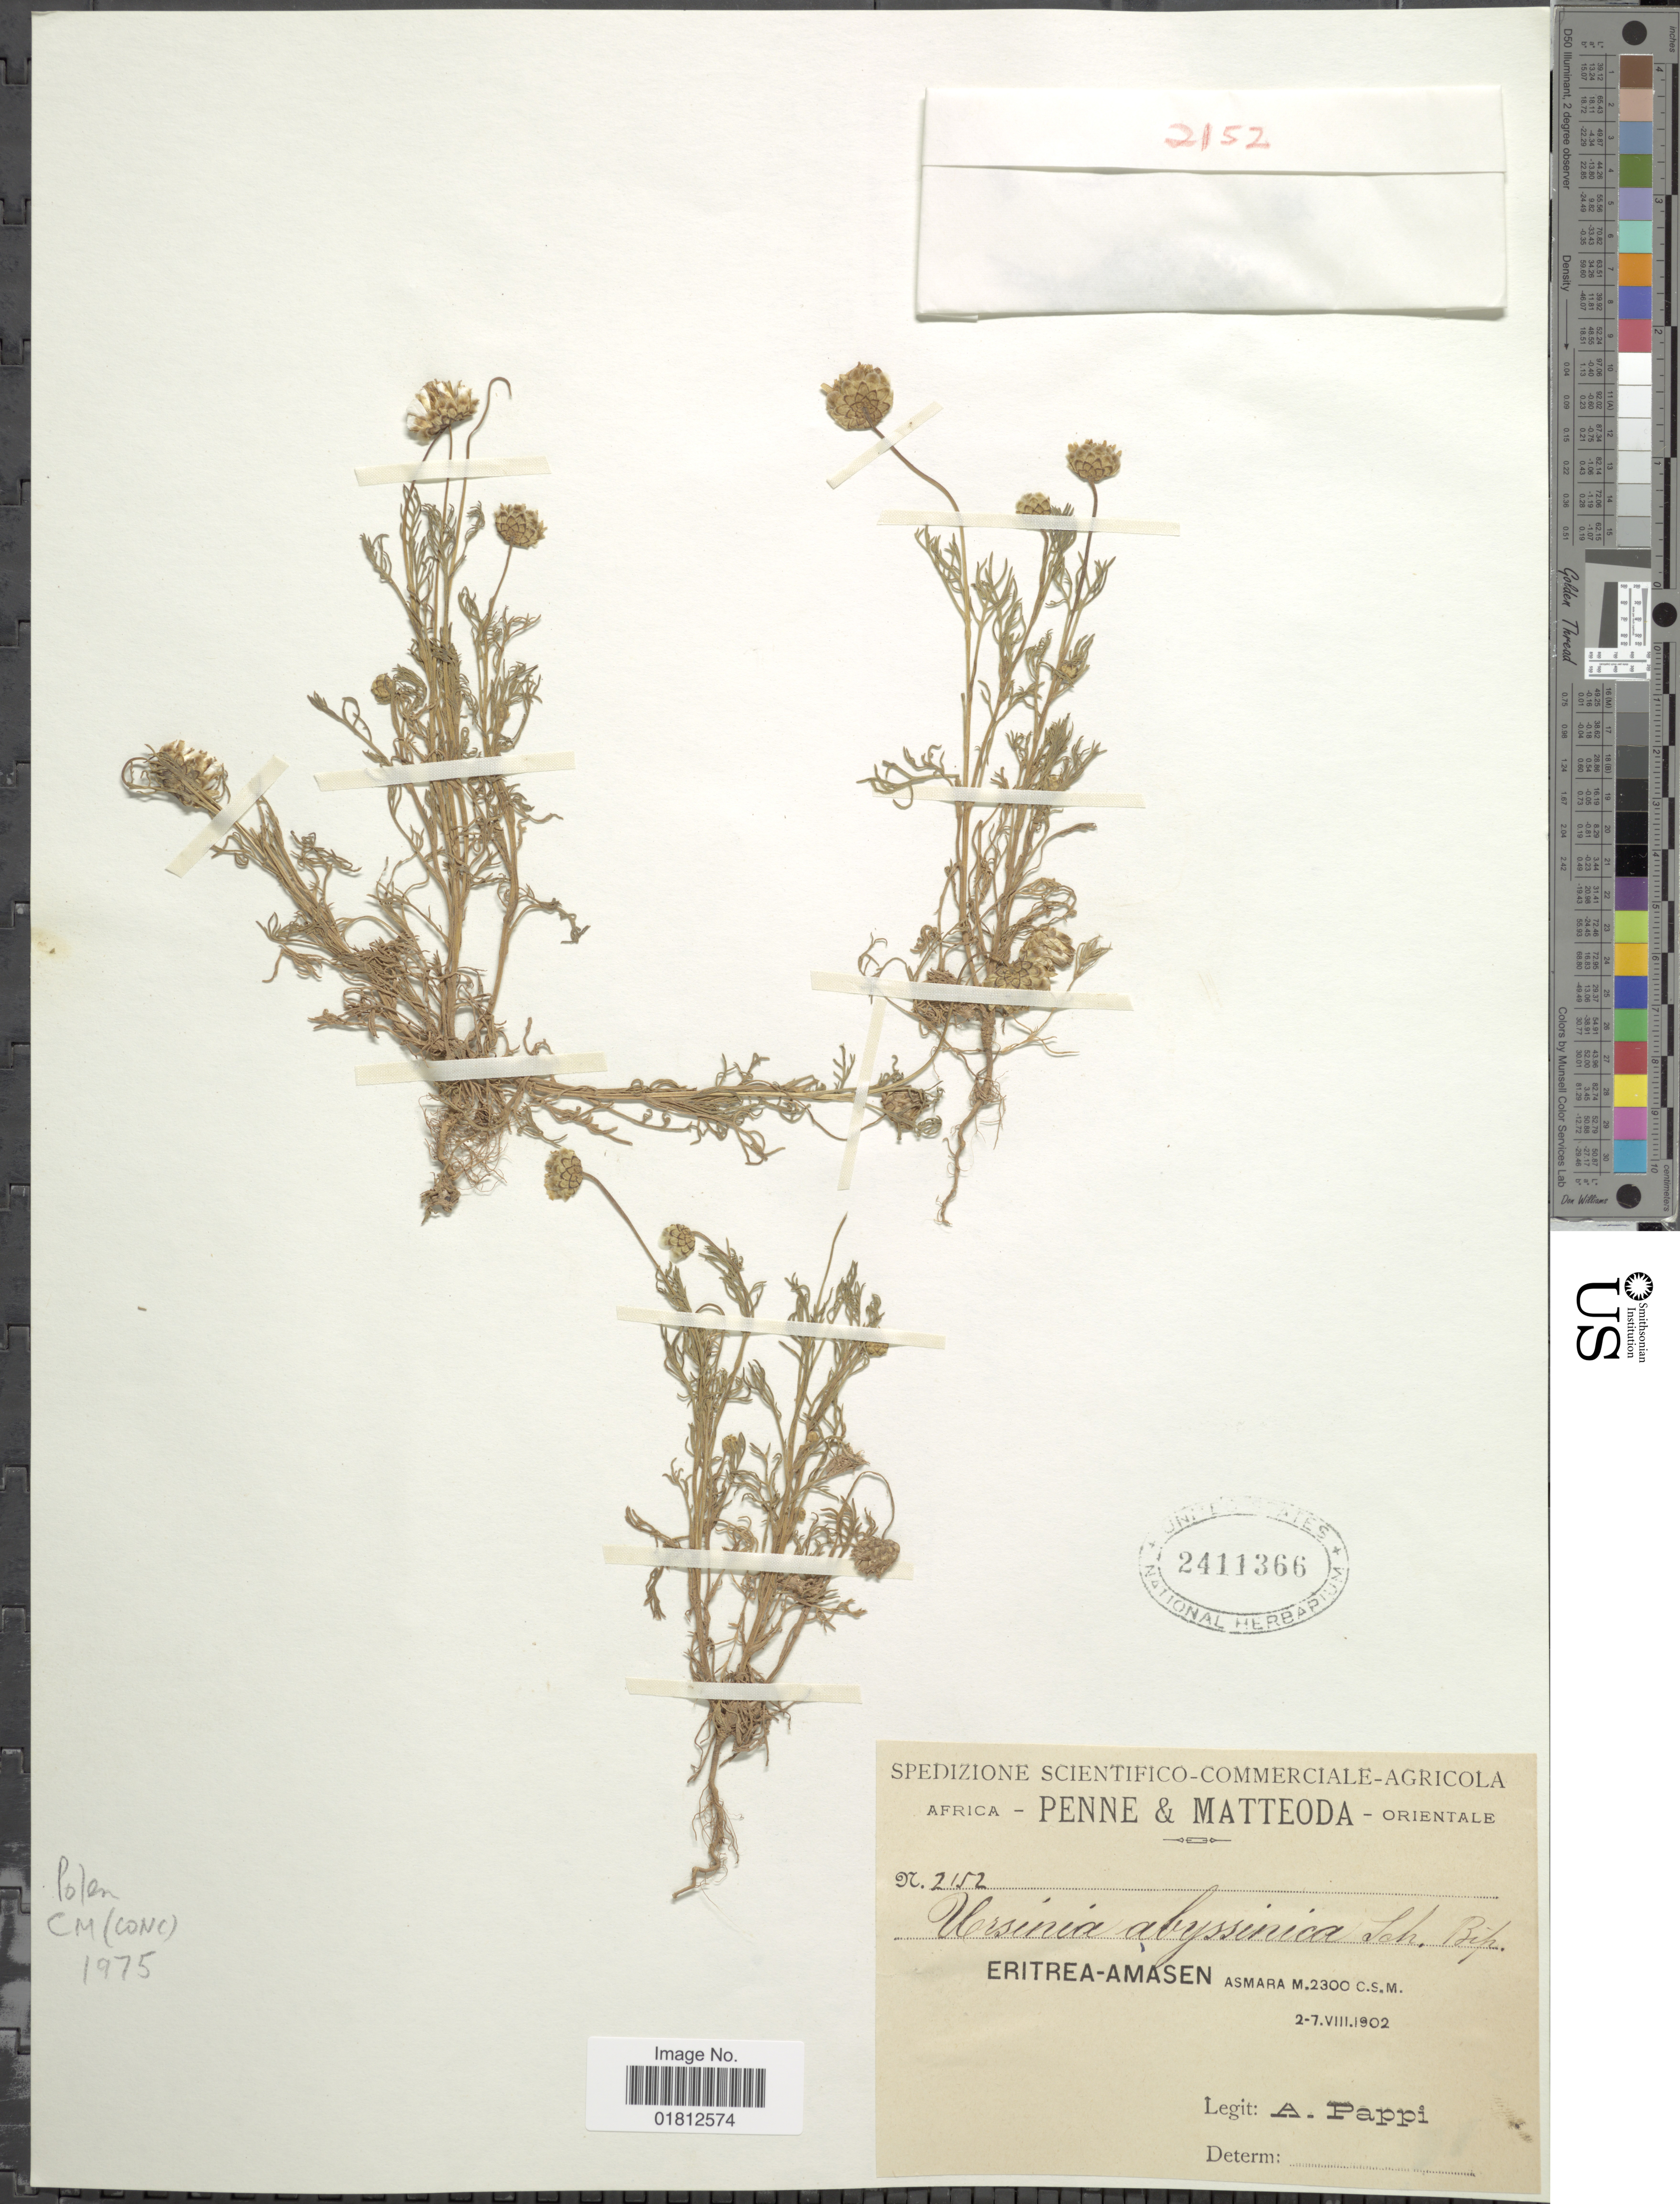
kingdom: Plantae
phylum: Tracheophyta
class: Magnoliopsida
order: Asterales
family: Asteraceae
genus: Ursinia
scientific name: Ursinia abyssinica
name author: Sch. Bip.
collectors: A. Pappi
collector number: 2152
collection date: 1902-08-02/1902-08-07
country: Eritrea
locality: Eritrea-Amasen, Asmara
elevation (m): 2300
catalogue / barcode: US 2411366